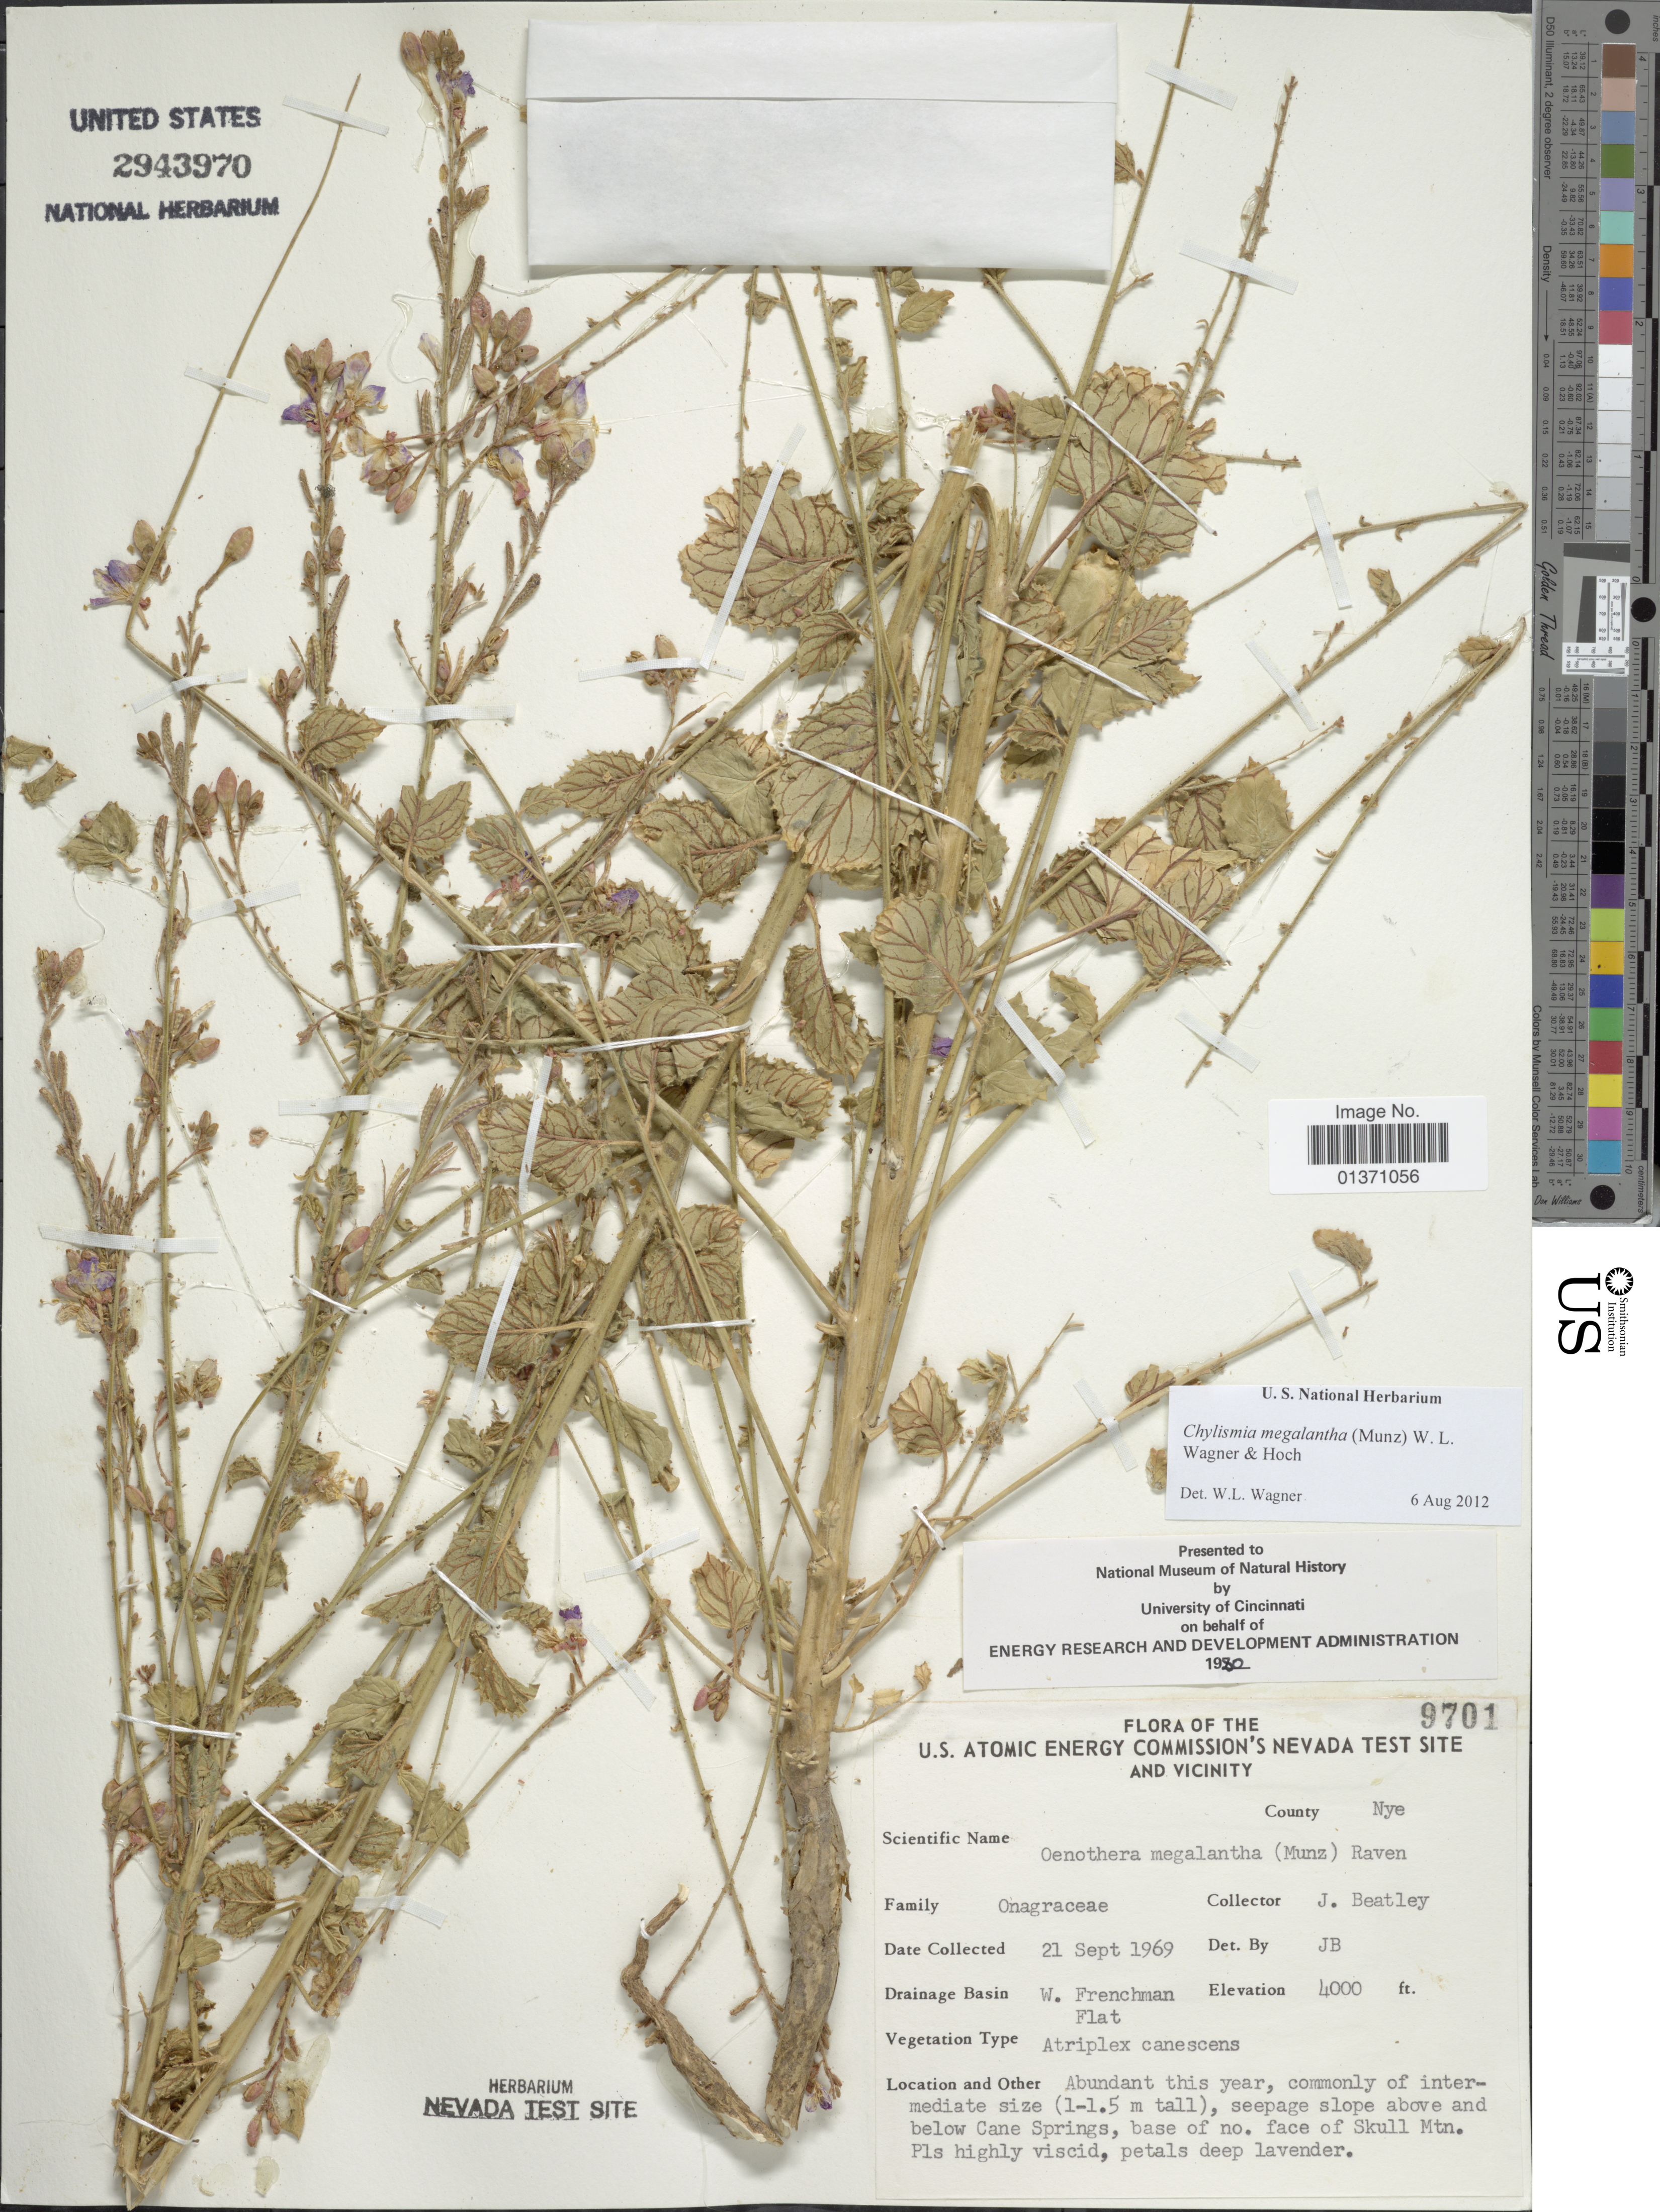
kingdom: Plantae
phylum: Tracheophyta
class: Magnoliopsida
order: Myrtales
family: Onagraceae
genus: Chylismia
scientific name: Chylismia megalantha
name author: (Munz) W.L. Wagner & Hoch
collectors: J. C. Beatley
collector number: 9701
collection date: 1969-09-21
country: United States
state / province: Nevada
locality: U. S. Atomic Energy Commission's Nevada Test Site and Vicinity, W. Frenchman Flat, seepage slope above and below Cane Springs, base of no. face of Skull Mtn, County Nye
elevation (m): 1219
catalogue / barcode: US 2943970